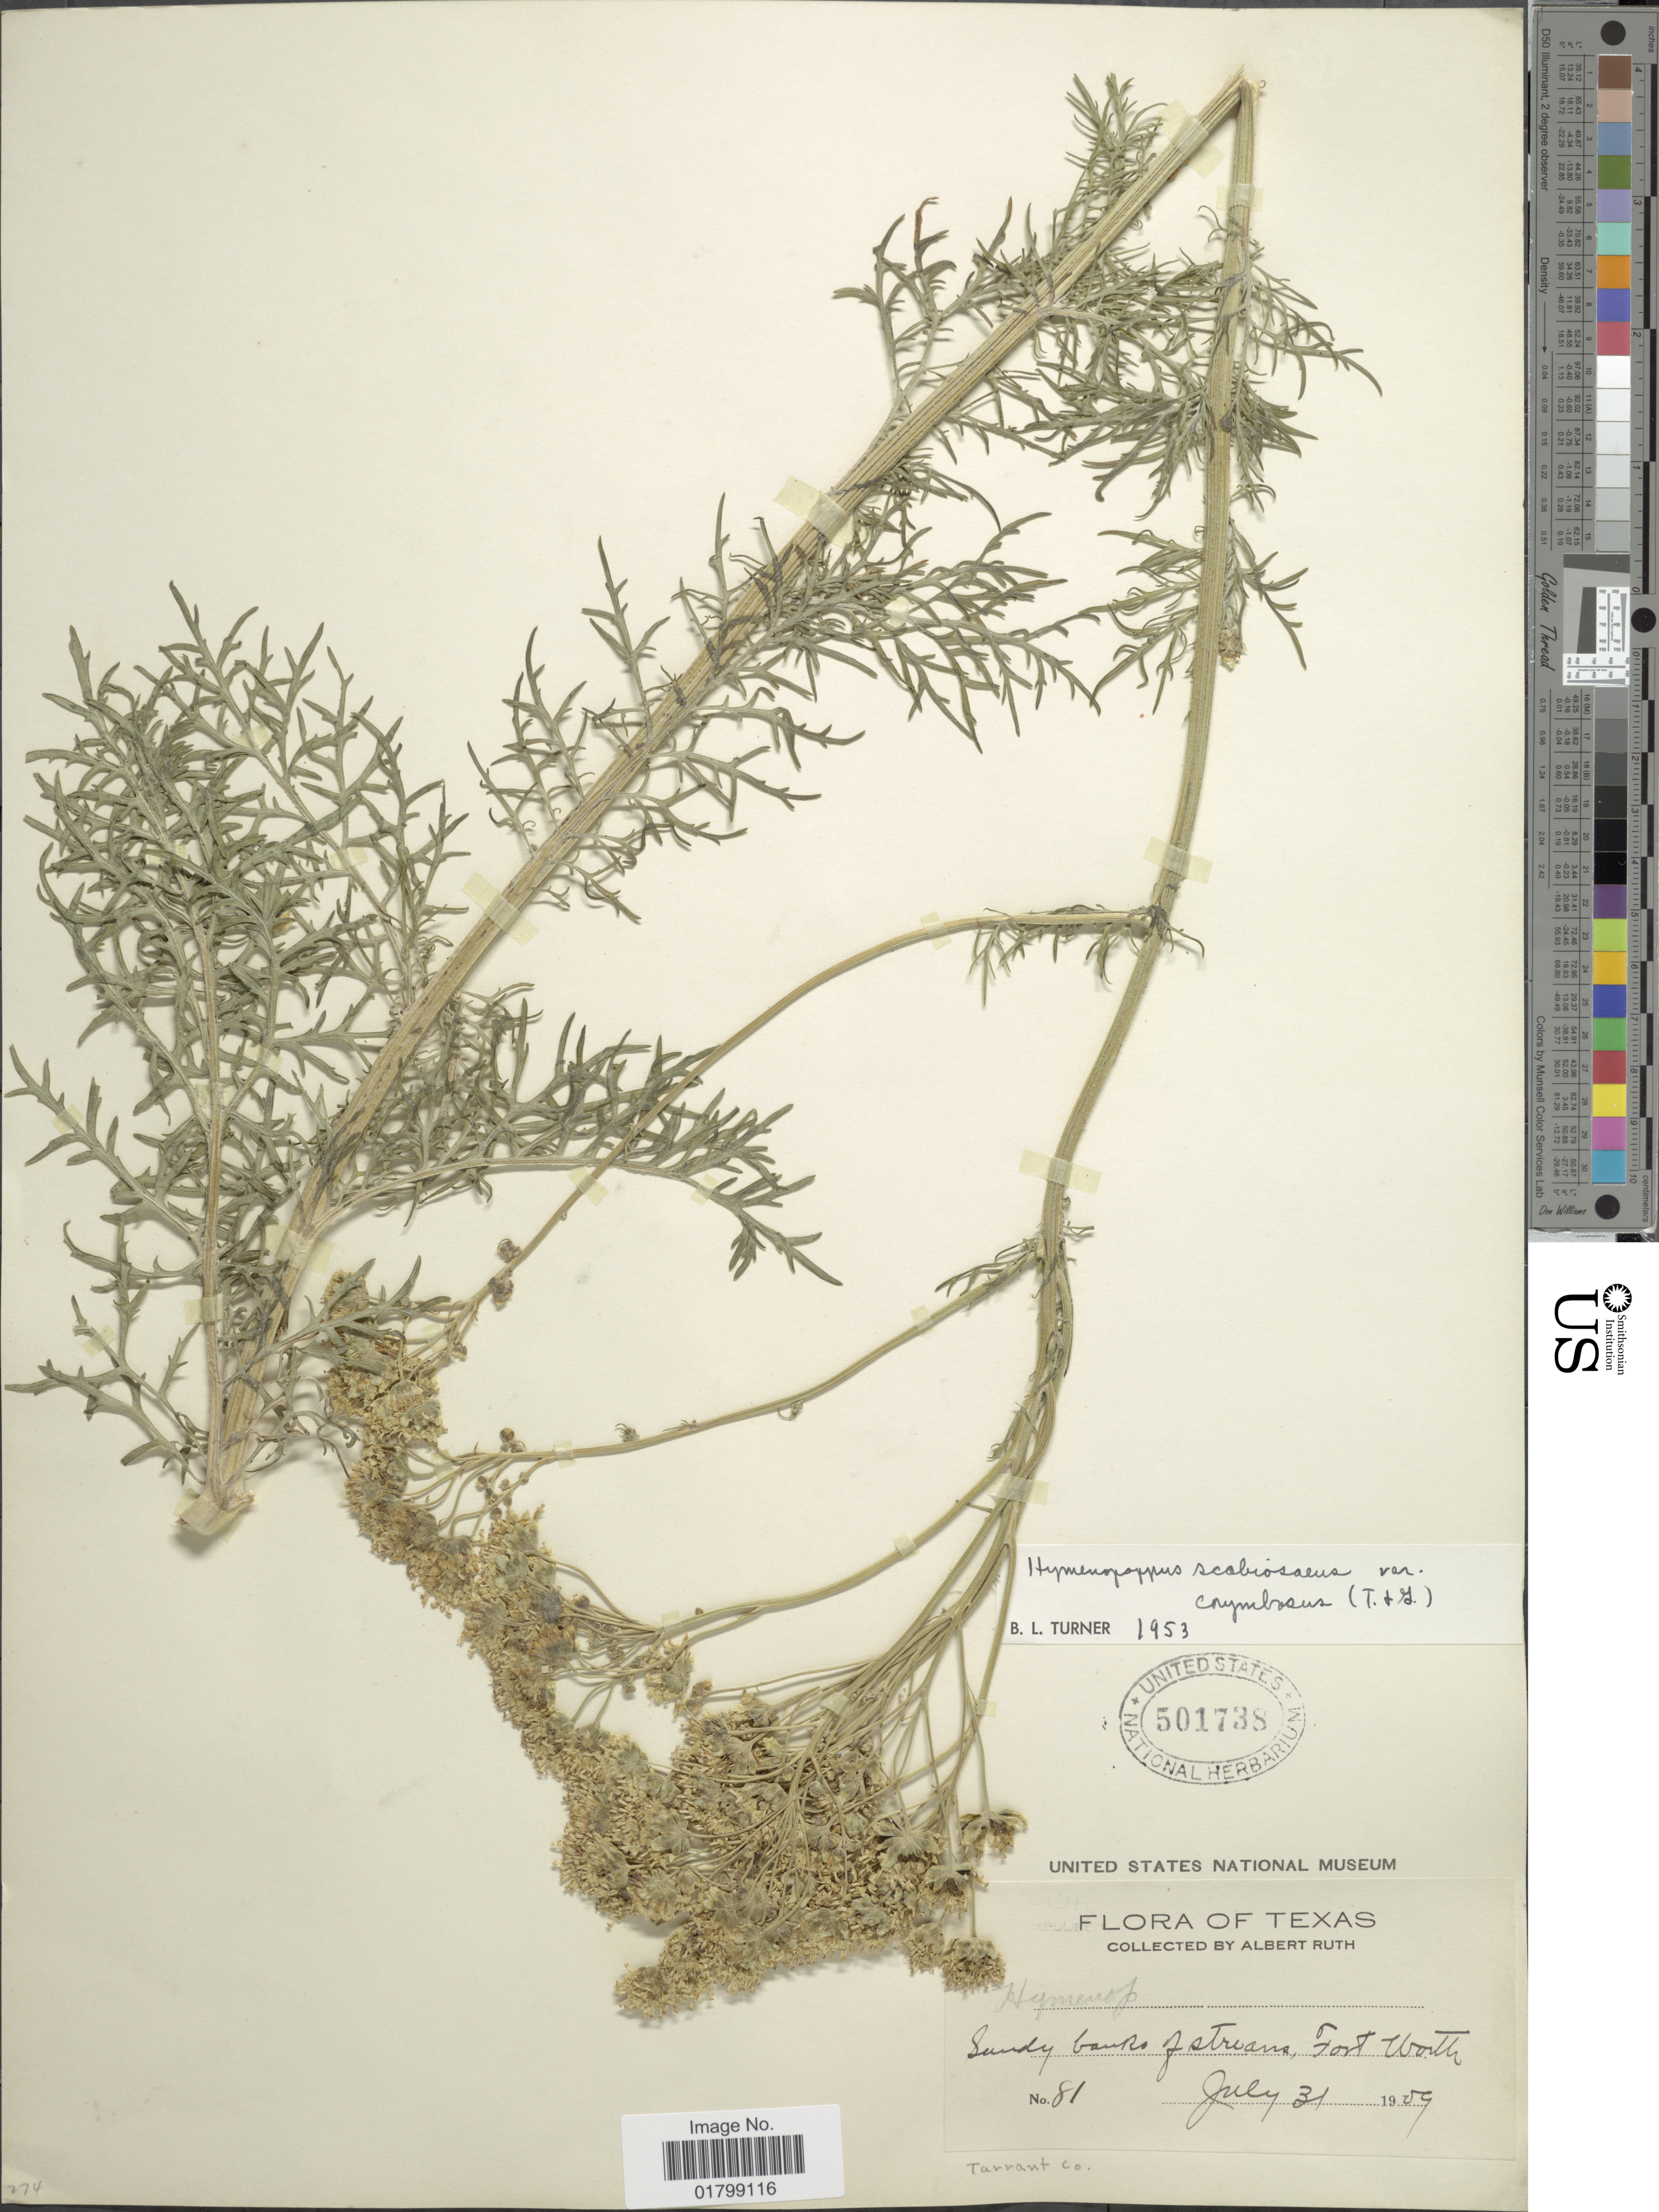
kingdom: Plantae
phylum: Tracheophyta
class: Magnoliopsida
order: Asterales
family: Asteraceae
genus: Hymenopappus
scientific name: Hymenopappus scabiosaeus var. corymbosus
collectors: A. Ruth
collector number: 81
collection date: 1909-07-31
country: United States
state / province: Texas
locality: Fort Worth, Tarrant Co.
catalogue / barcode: US 501738